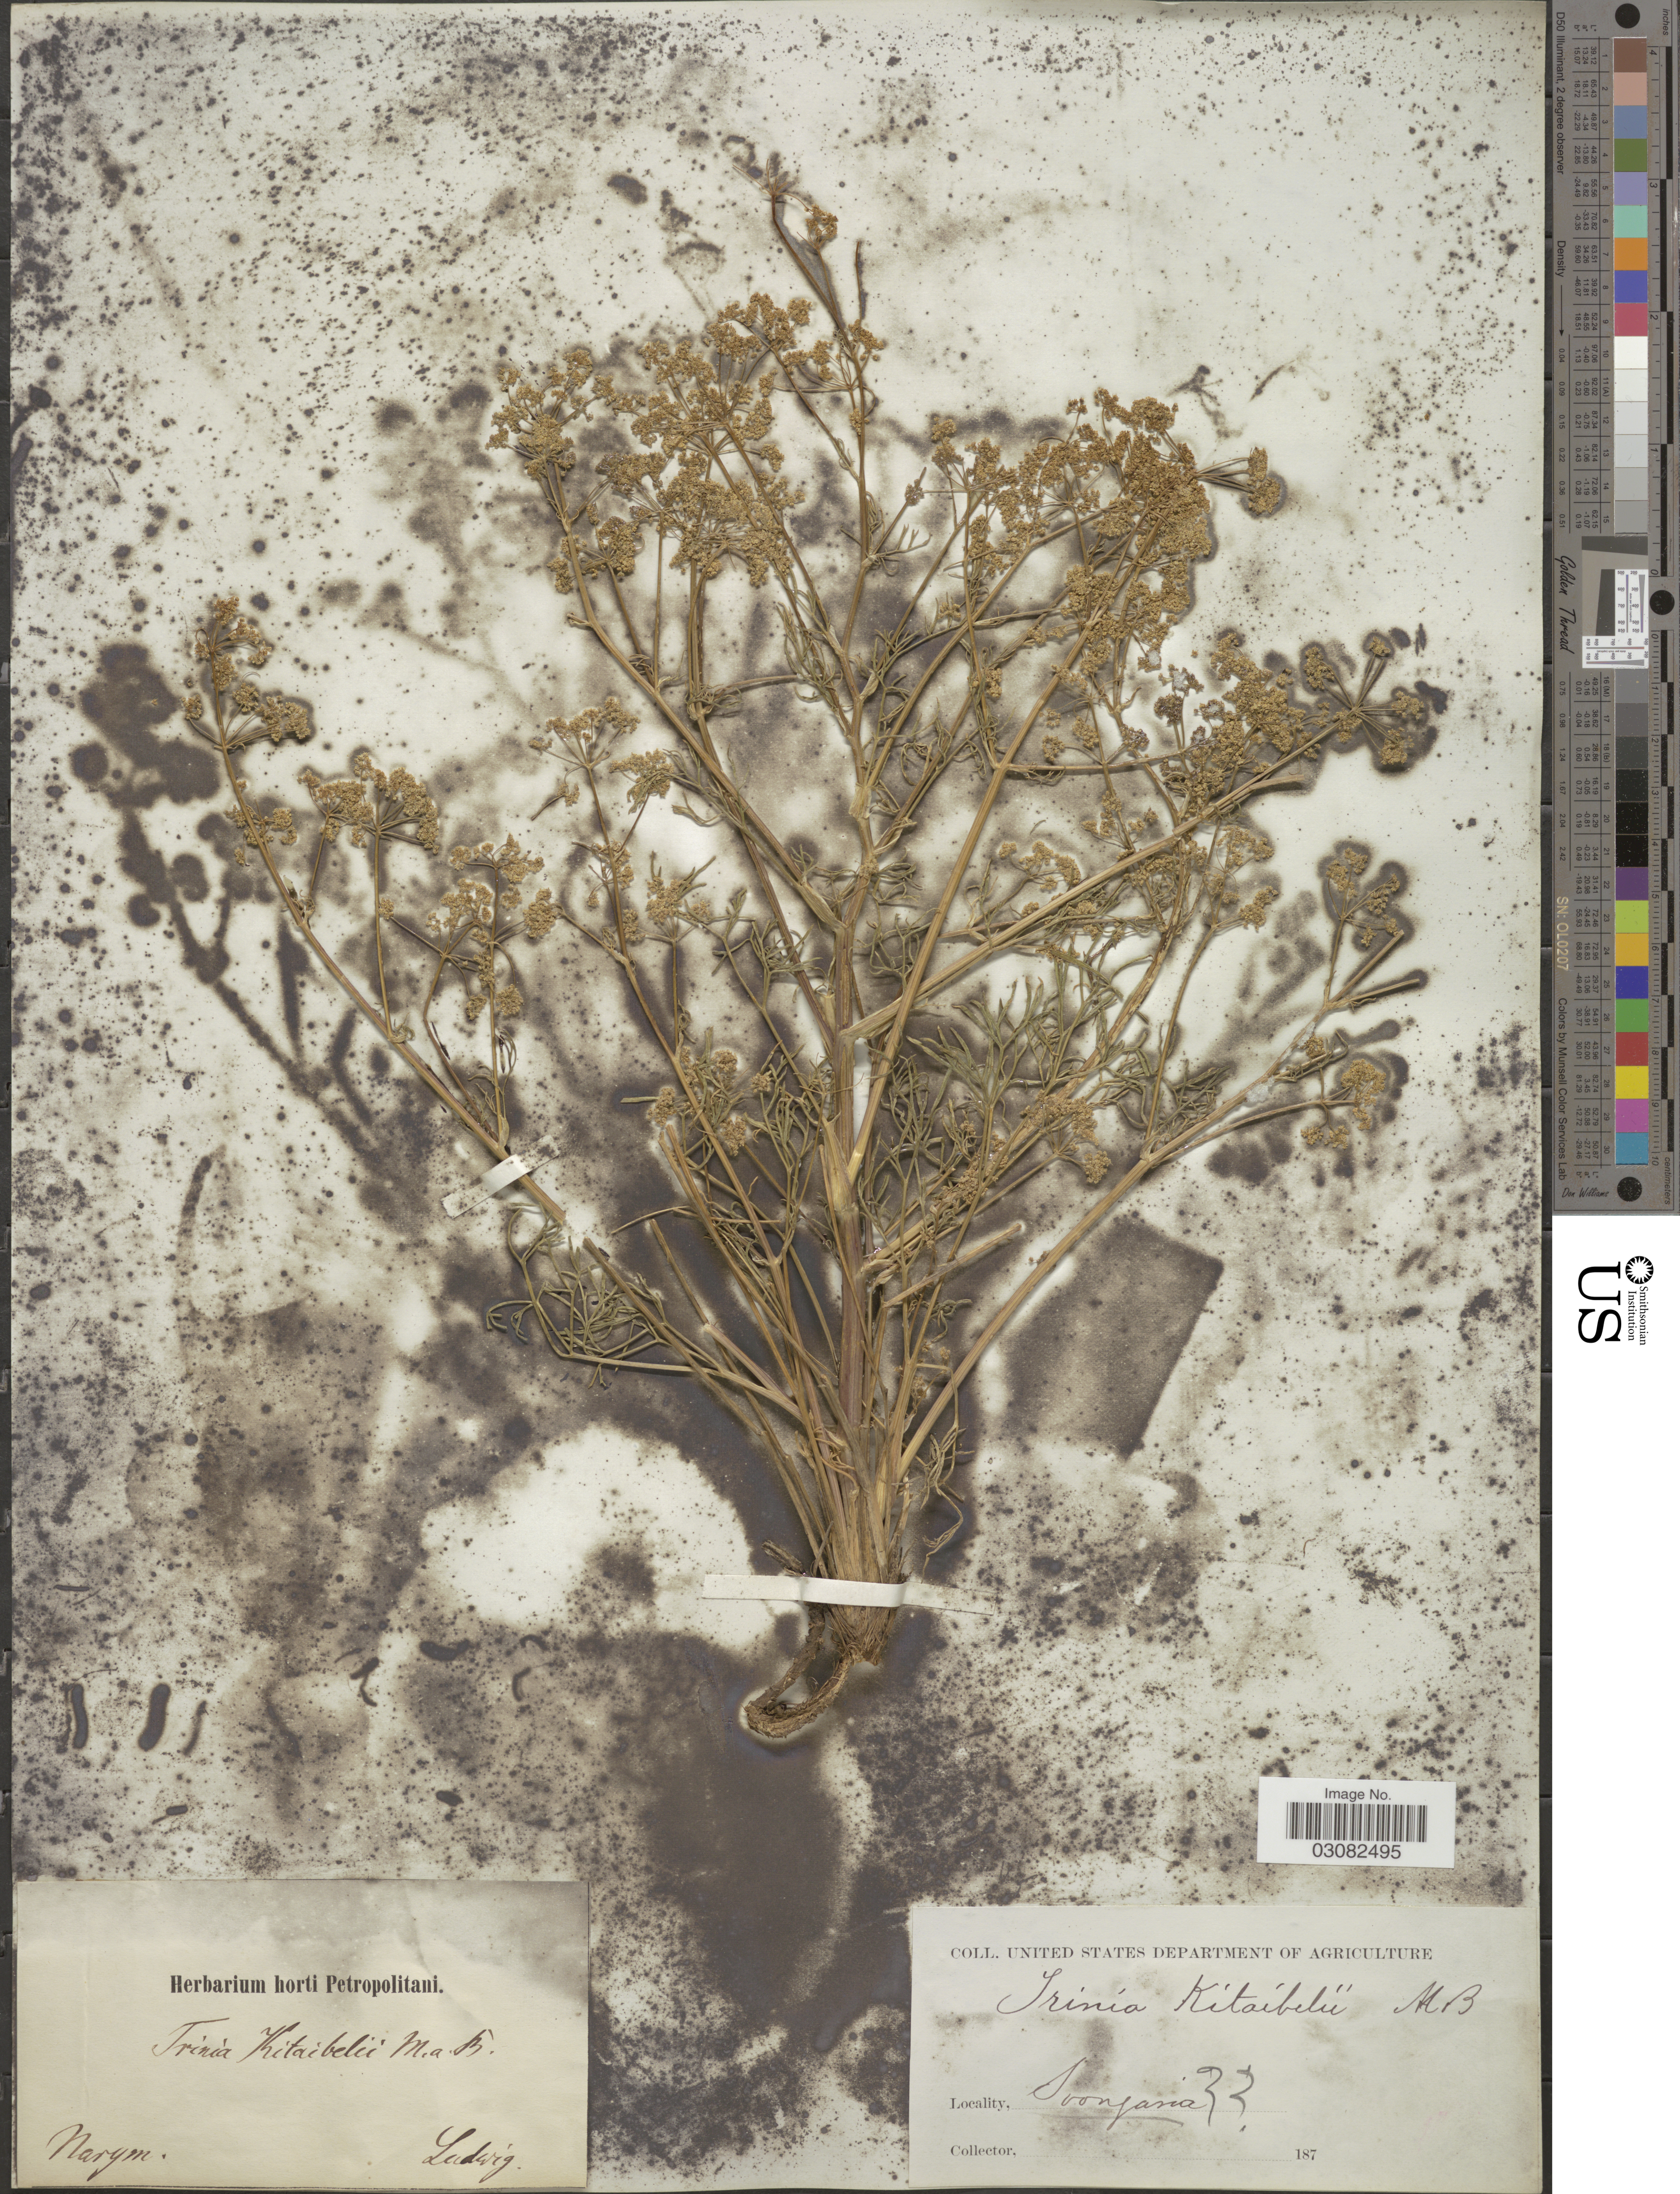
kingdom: Plantae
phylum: Tracheophyta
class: Magnoliopsida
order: Apiales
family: Apiaceae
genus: Trinia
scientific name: Trinia kitaibelii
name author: M. Bieb.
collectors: Ludwig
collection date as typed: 187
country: Russian Federation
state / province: Tomsk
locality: Narym. Songaria.